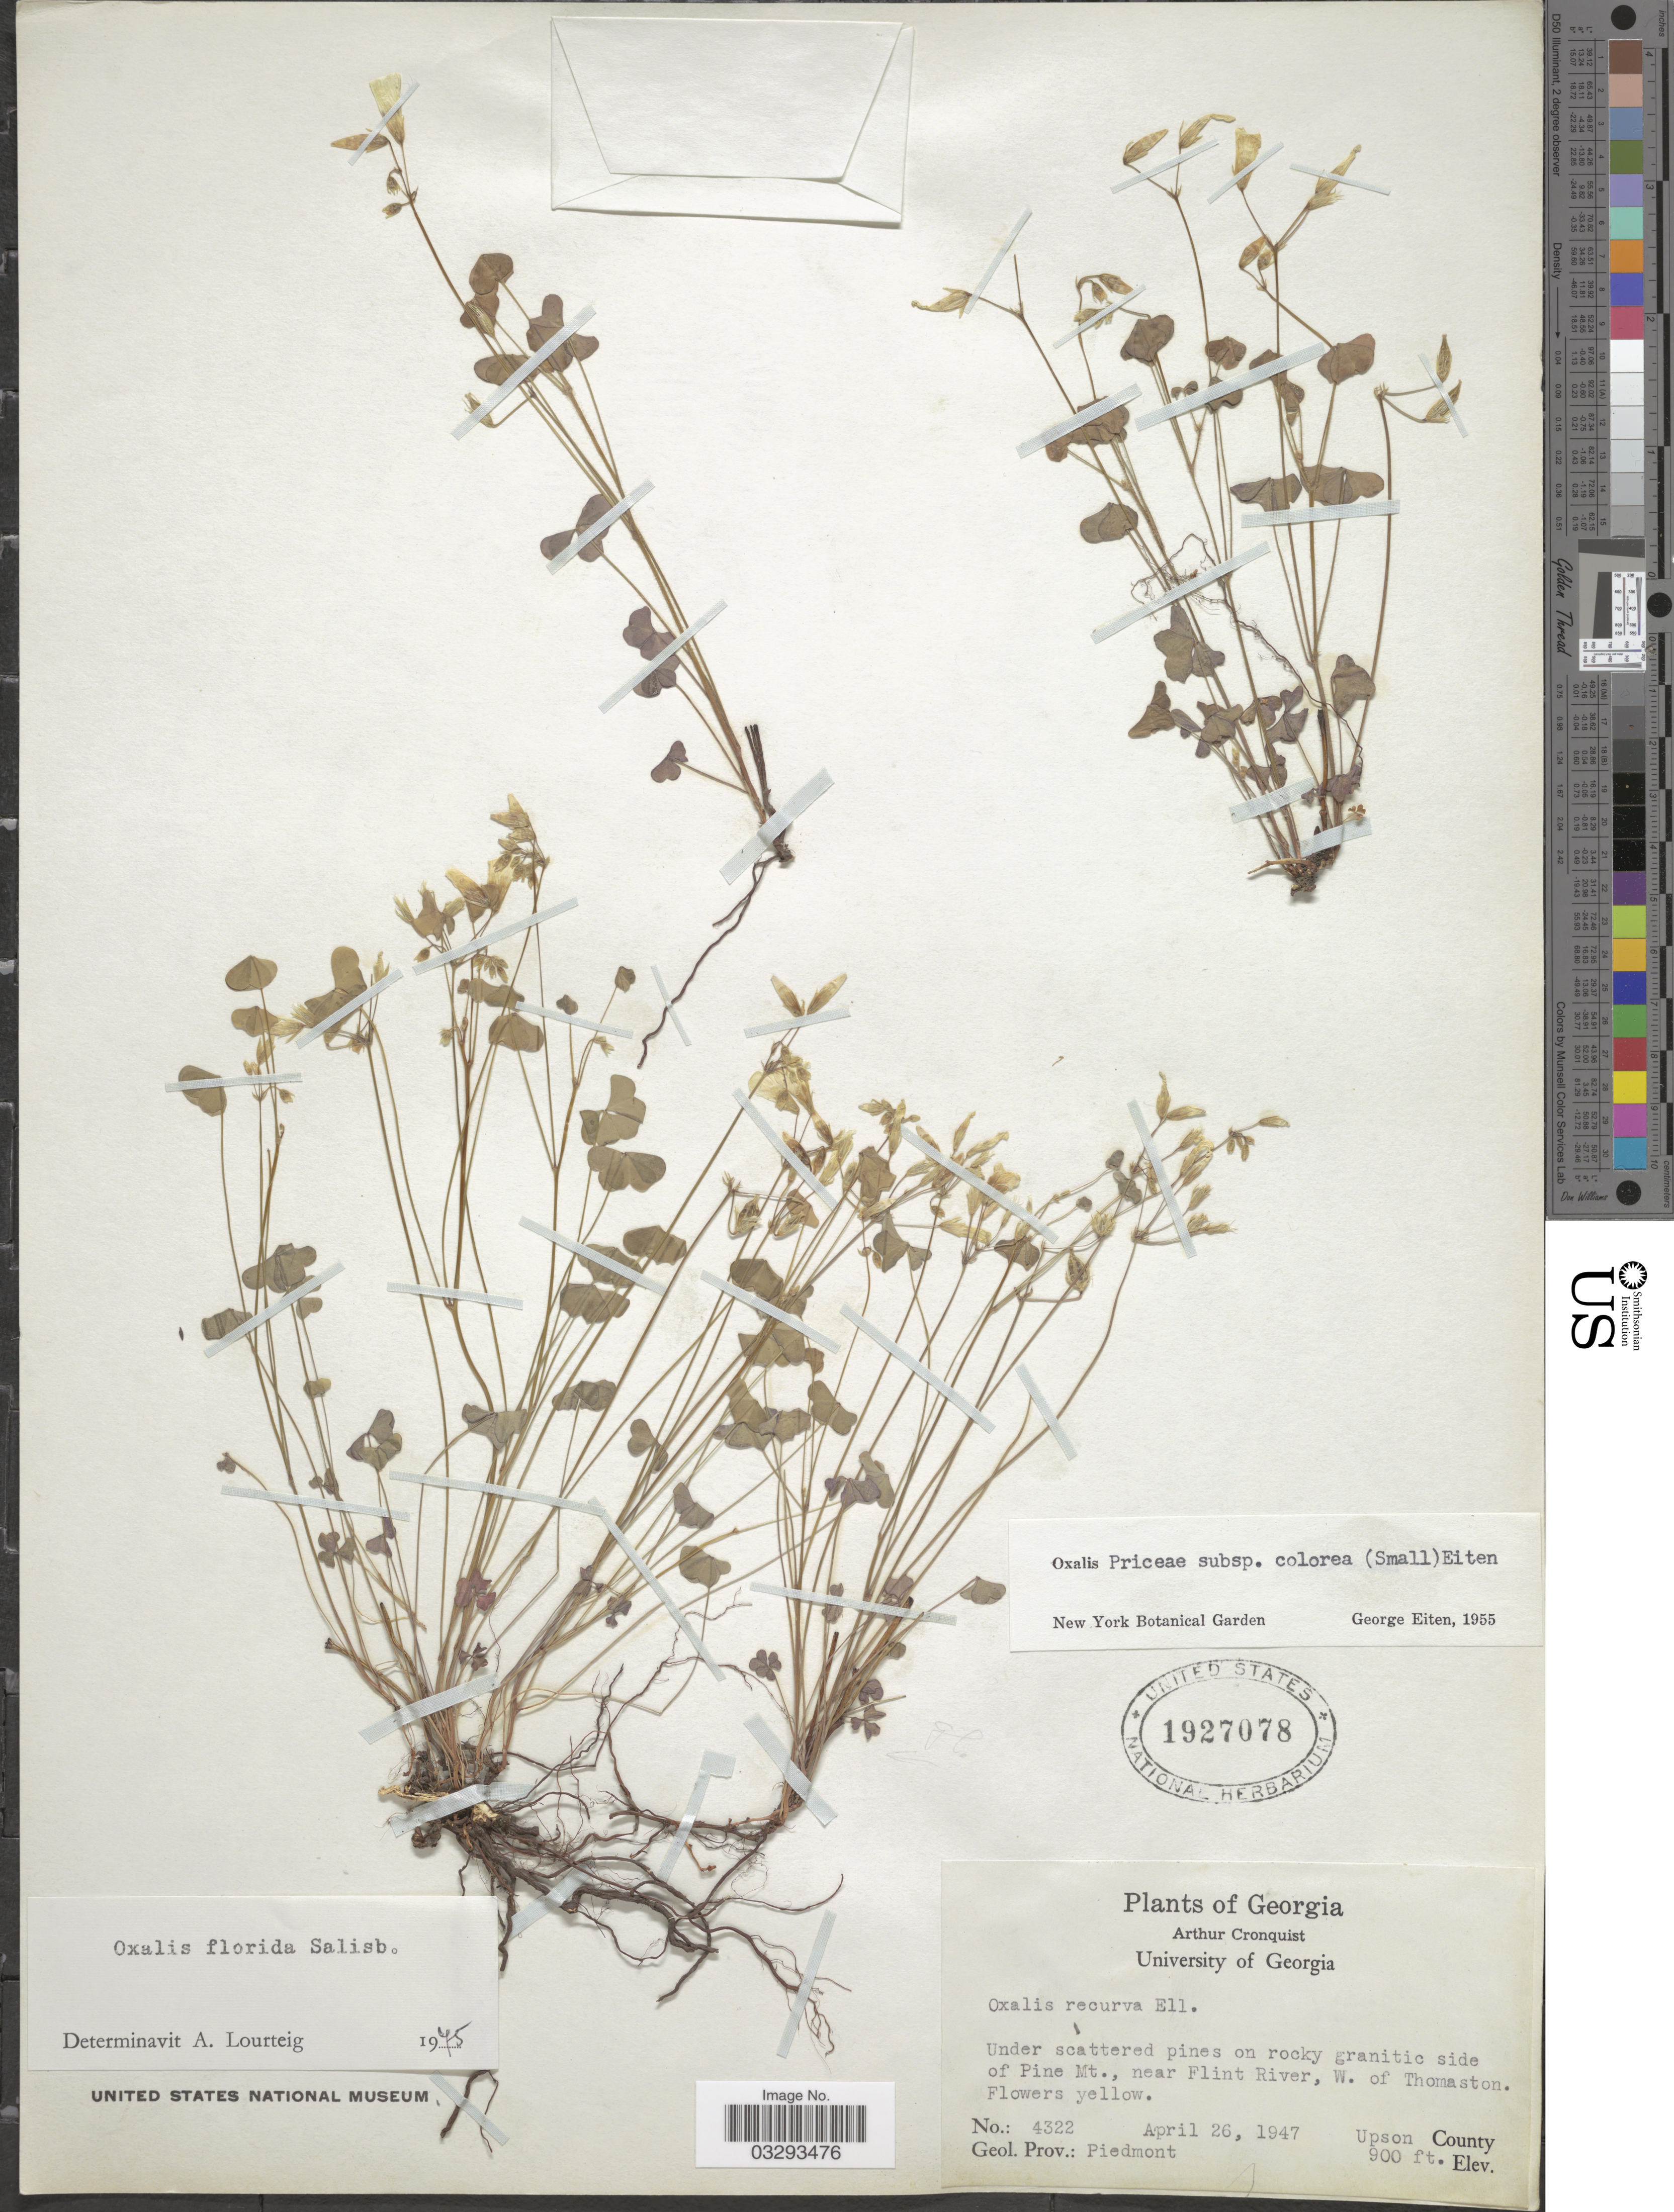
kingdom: Plantae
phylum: Tracheophyta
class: Magnoliopsida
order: Oxalidales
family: Oxalidaceae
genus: Oxalis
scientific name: Oxalis florida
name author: Salisb.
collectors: A. J. Cronquist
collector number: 4322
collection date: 1947-04-26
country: United States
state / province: Georgia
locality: Rocky granitic side of Pine Mt., near Flint River, W. of Thomaston. Upson County. Geol. Prov.: Piedmont.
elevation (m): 274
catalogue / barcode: US 1927078